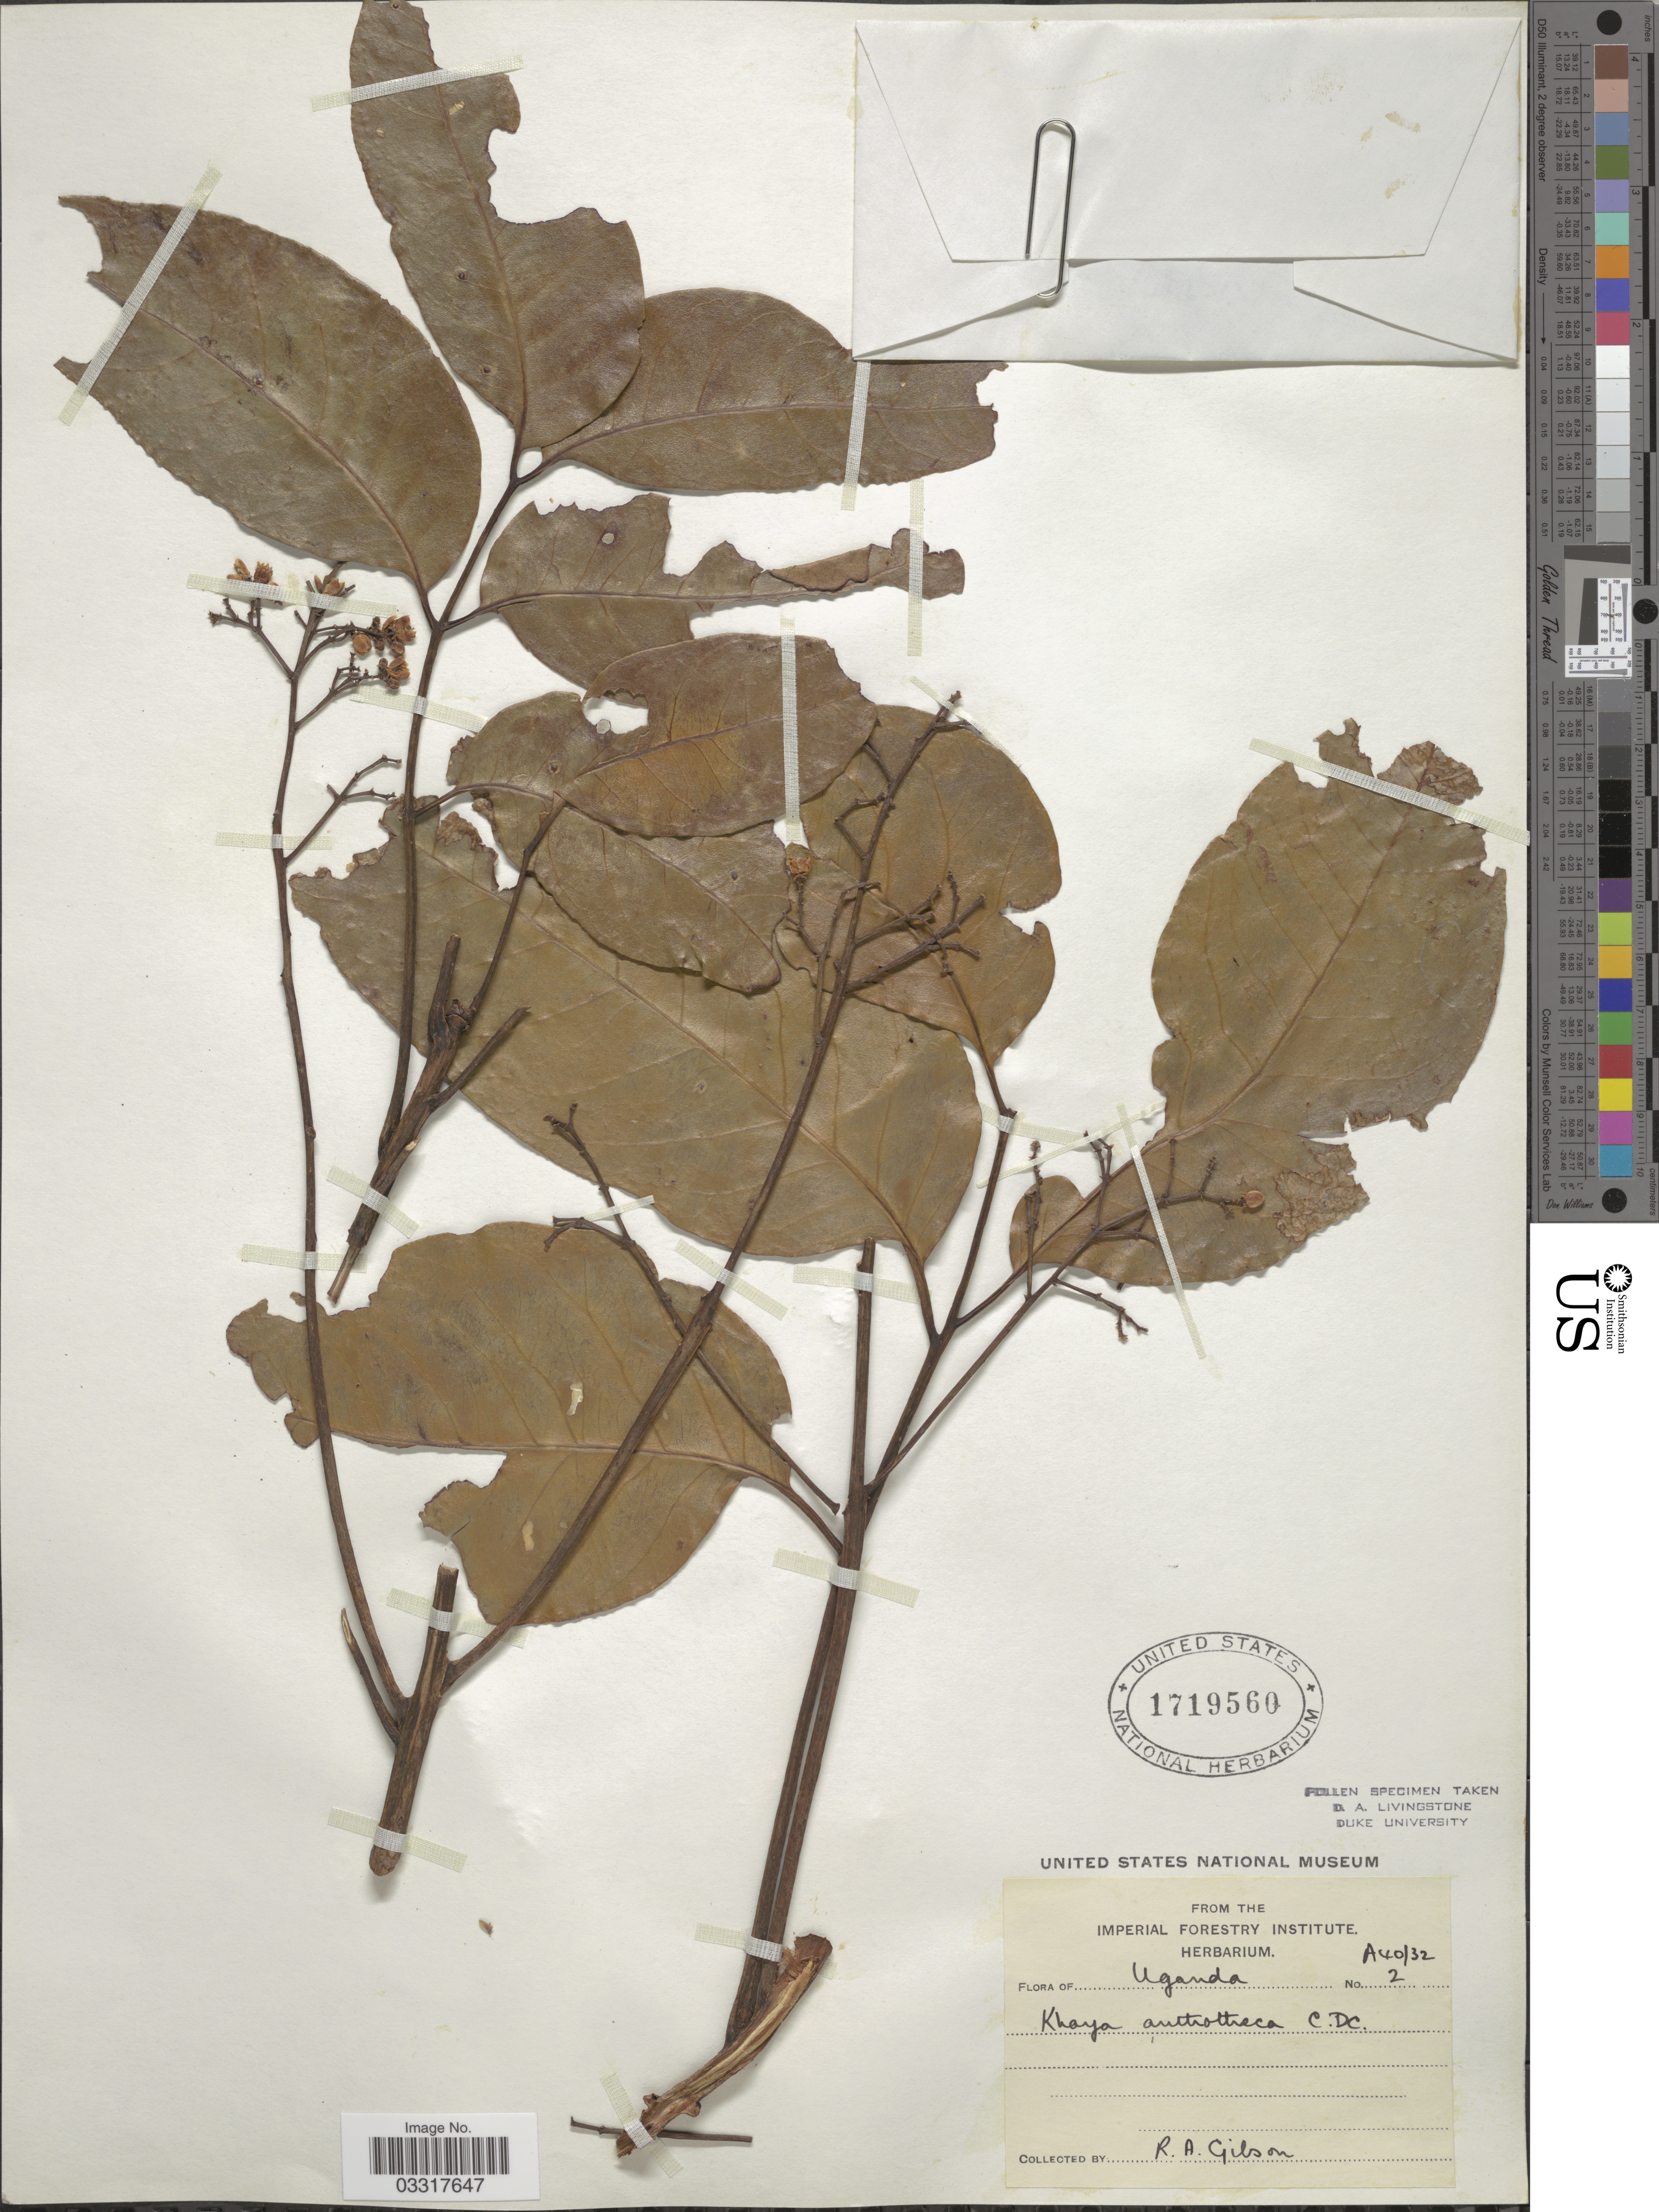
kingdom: Plantae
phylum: Tracheophyta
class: Magnoliopsida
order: Sapindales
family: Meliaceae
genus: Khaya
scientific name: Khaya anthotheca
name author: (Welw.) C. DC.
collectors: R. Gibson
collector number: A40/32/2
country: Uganda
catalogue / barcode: US 1719560